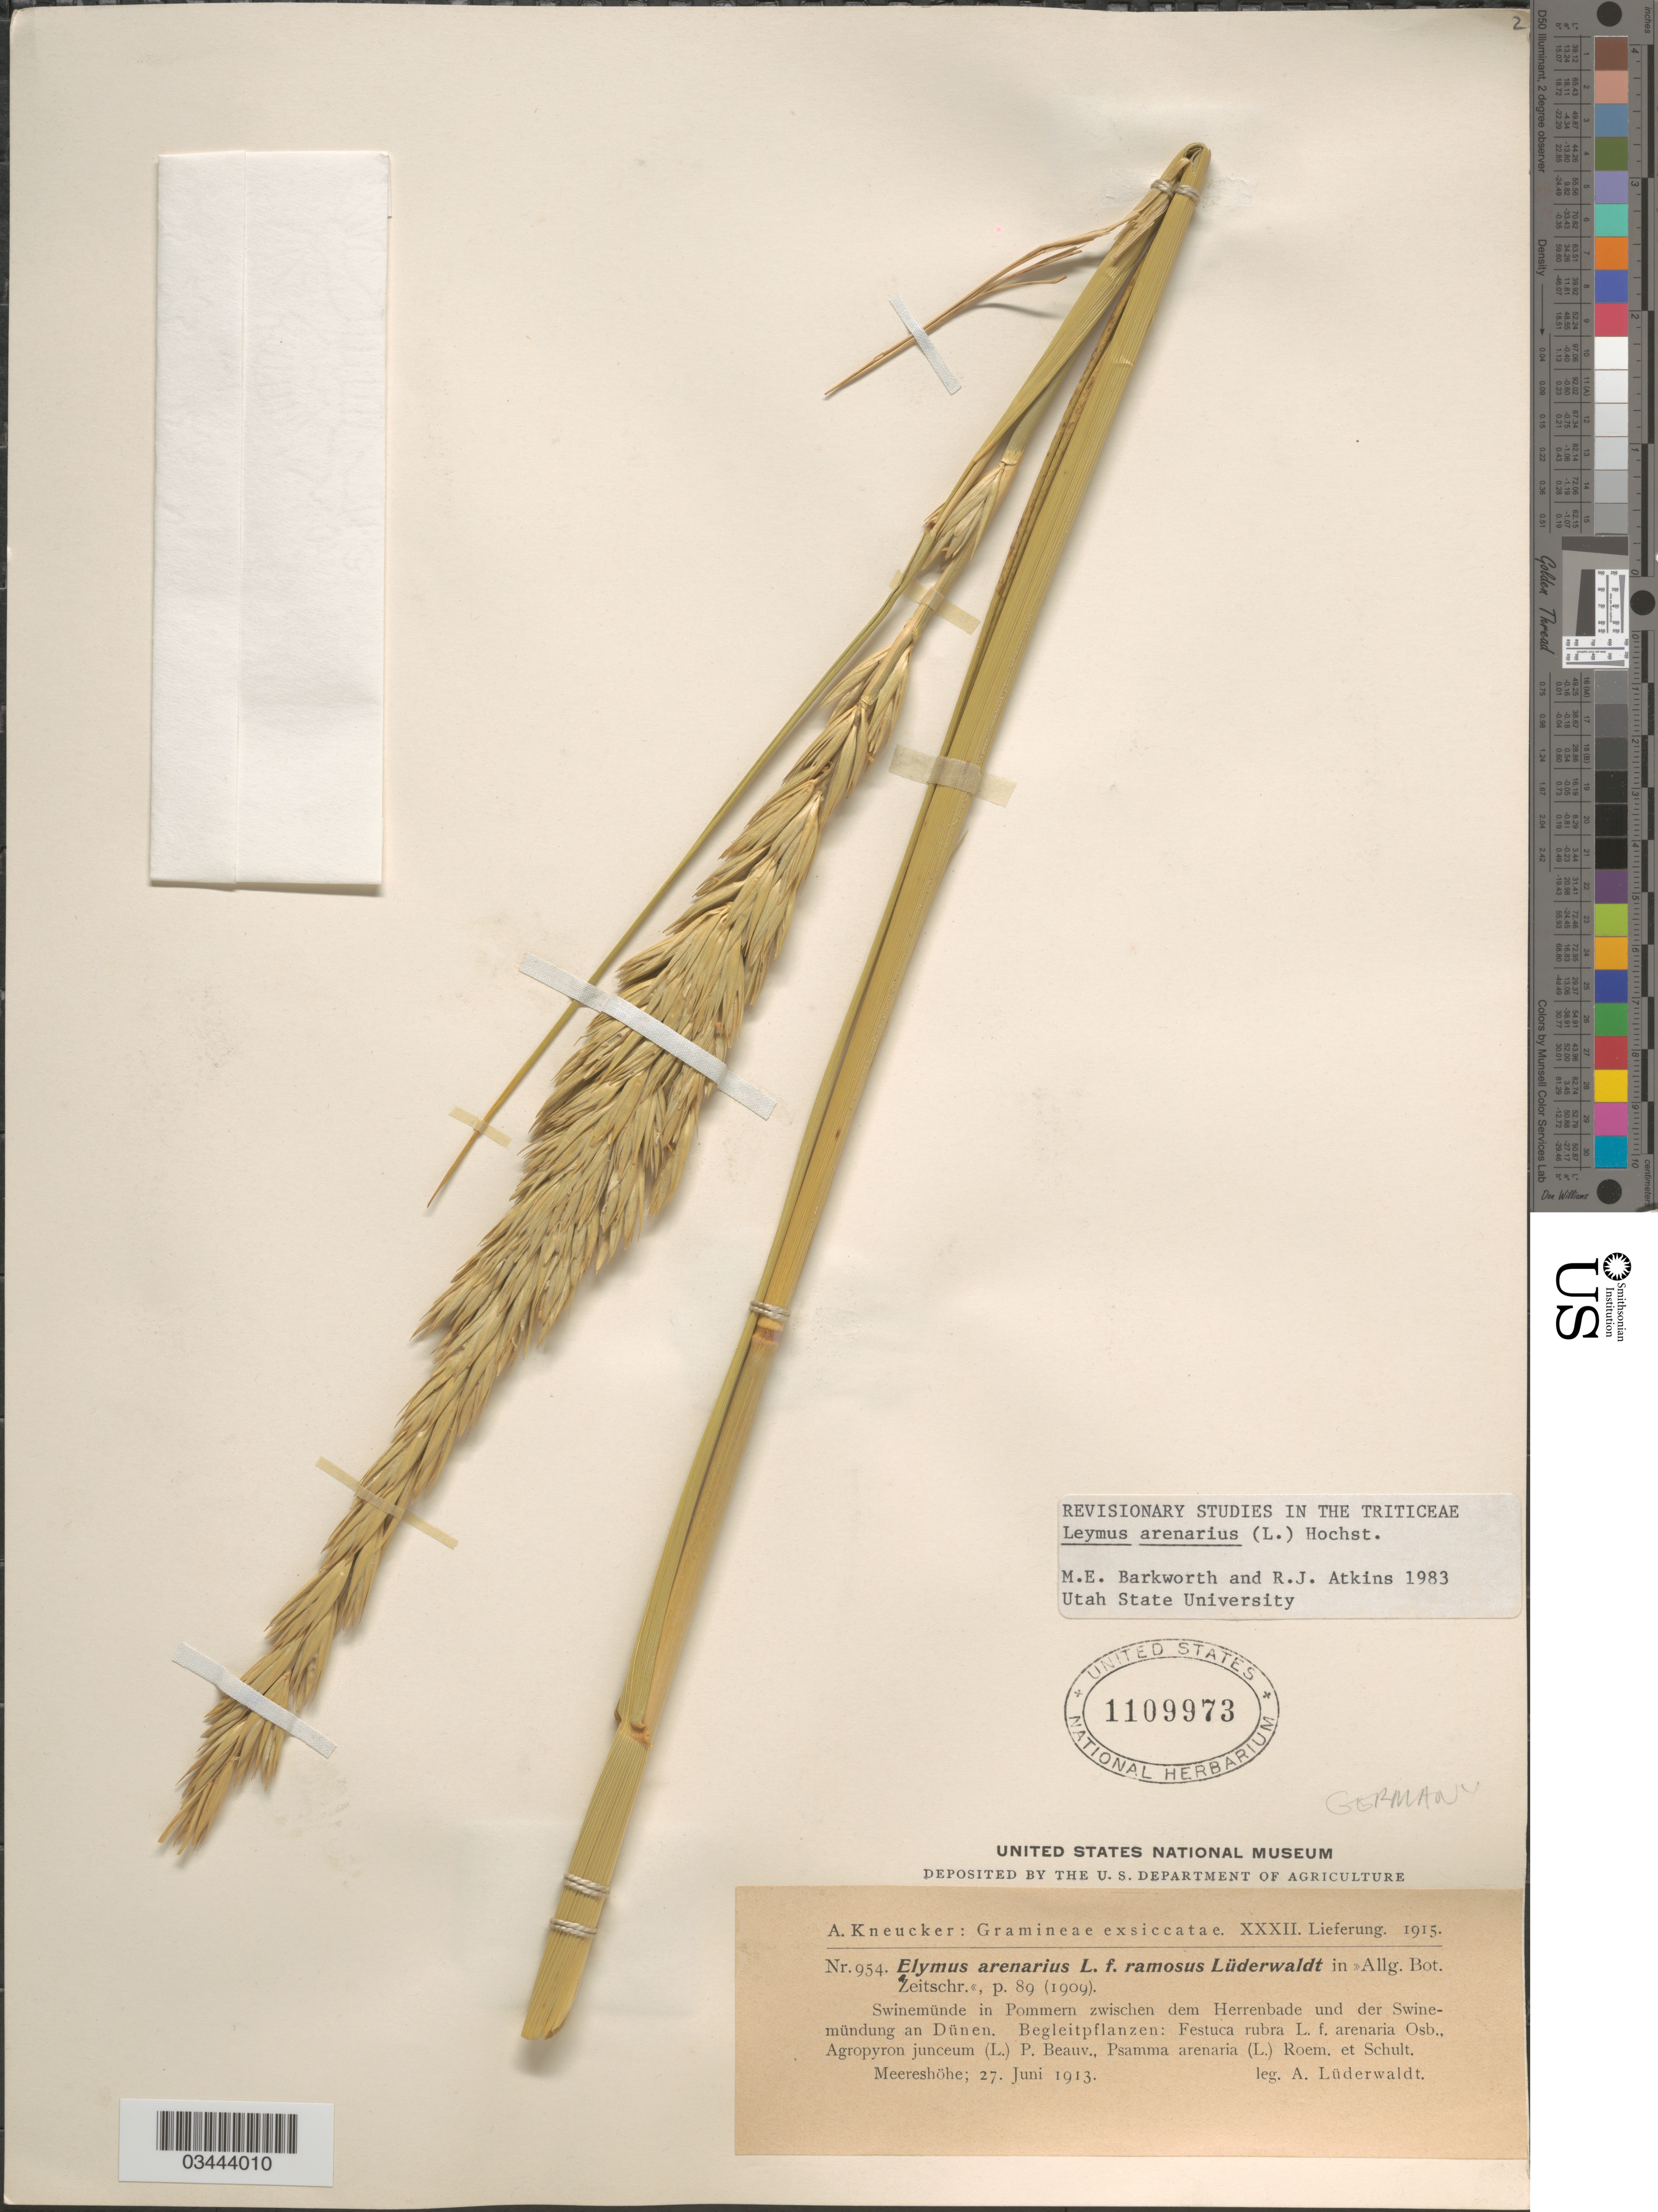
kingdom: Plantae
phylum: Tracheophyta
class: Liliopsida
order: Poales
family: Poaceae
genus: Leymus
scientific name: Leymus arenarius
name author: (L.) Hochst.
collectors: A. Lüderwaldt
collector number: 954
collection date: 1913-06-27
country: Germany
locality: Swinemünde in Pommern zwischen dem Herrenbade und der Swinemündung an Dünen.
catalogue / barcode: US 1109973